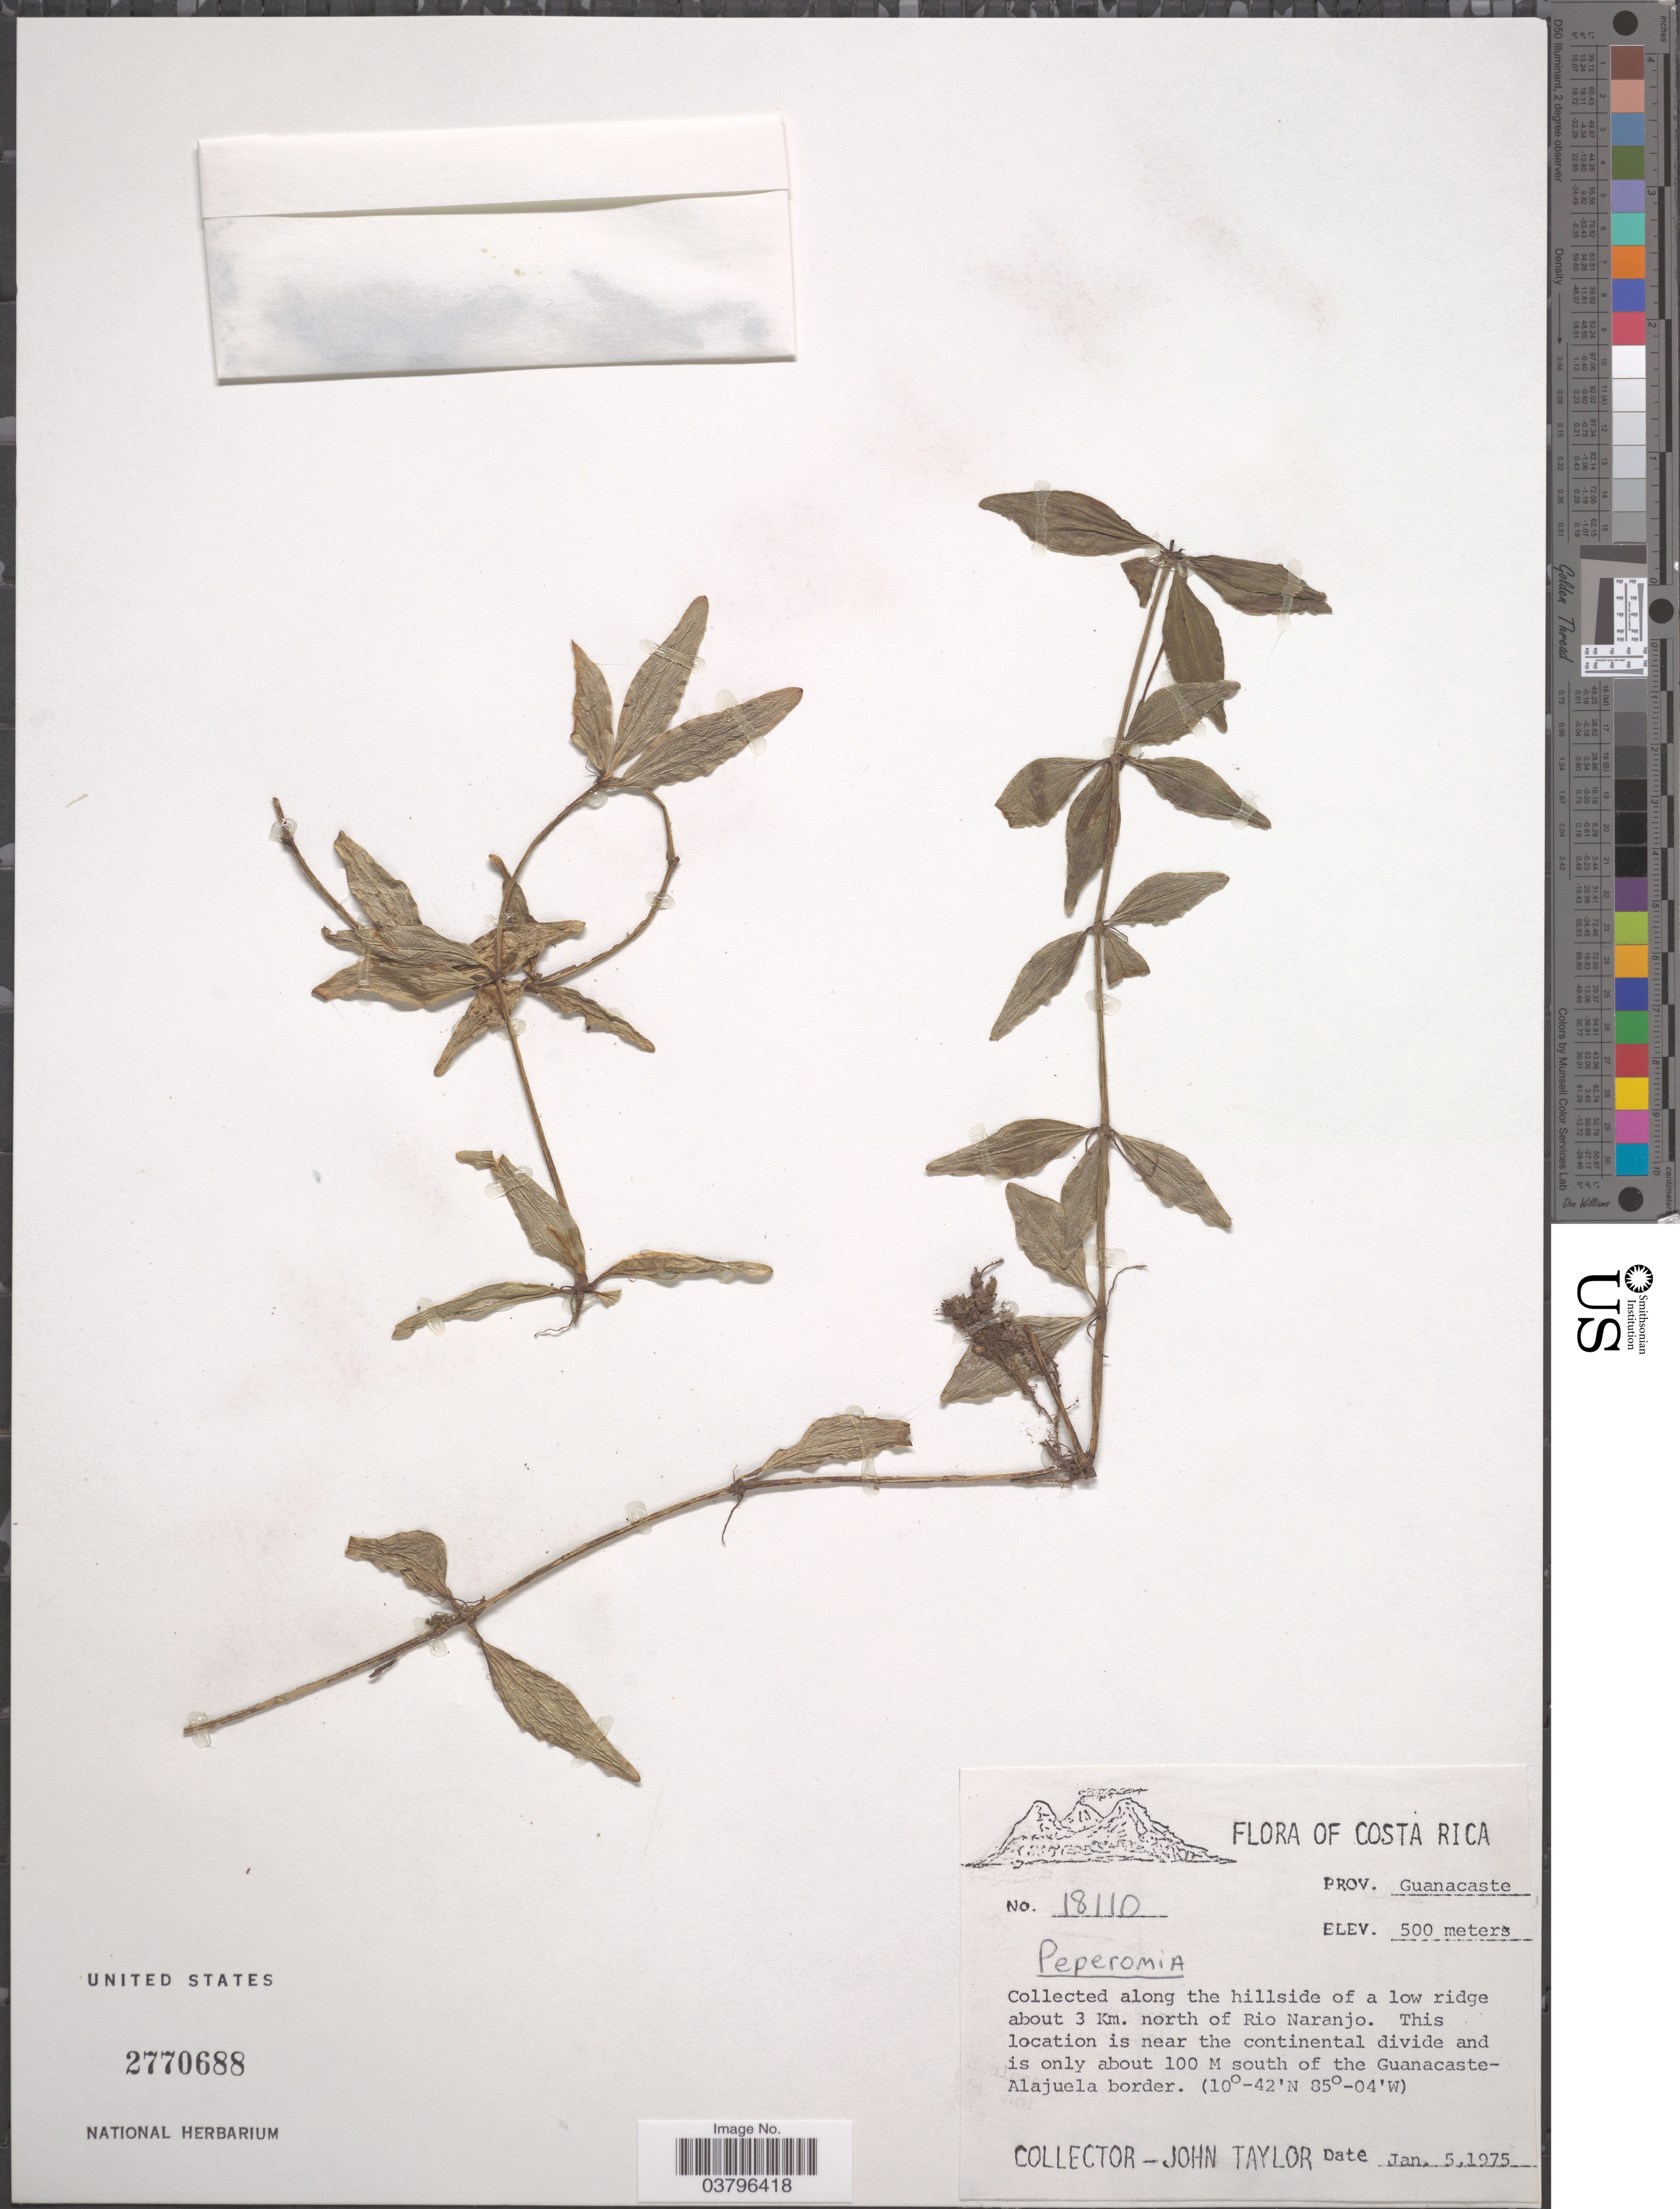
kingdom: Plantae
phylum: Tracheophyta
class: Magnoliopsida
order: Piperales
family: Piperaceae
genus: Peperomia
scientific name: Peperomia emiliana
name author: C. DC. in Pittier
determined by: Jiménez, José Estaban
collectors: J. Taylor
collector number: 18110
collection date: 1975-01-05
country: Costa Rica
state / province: Guanacaste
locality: Along the hillside of a low ridge about 3 Km. north of Rio Naranjo. This location is near the continental divide and is only about 100 M south of the Guanacaste-Alajuela border.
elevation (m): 500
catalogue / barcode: US 2770688